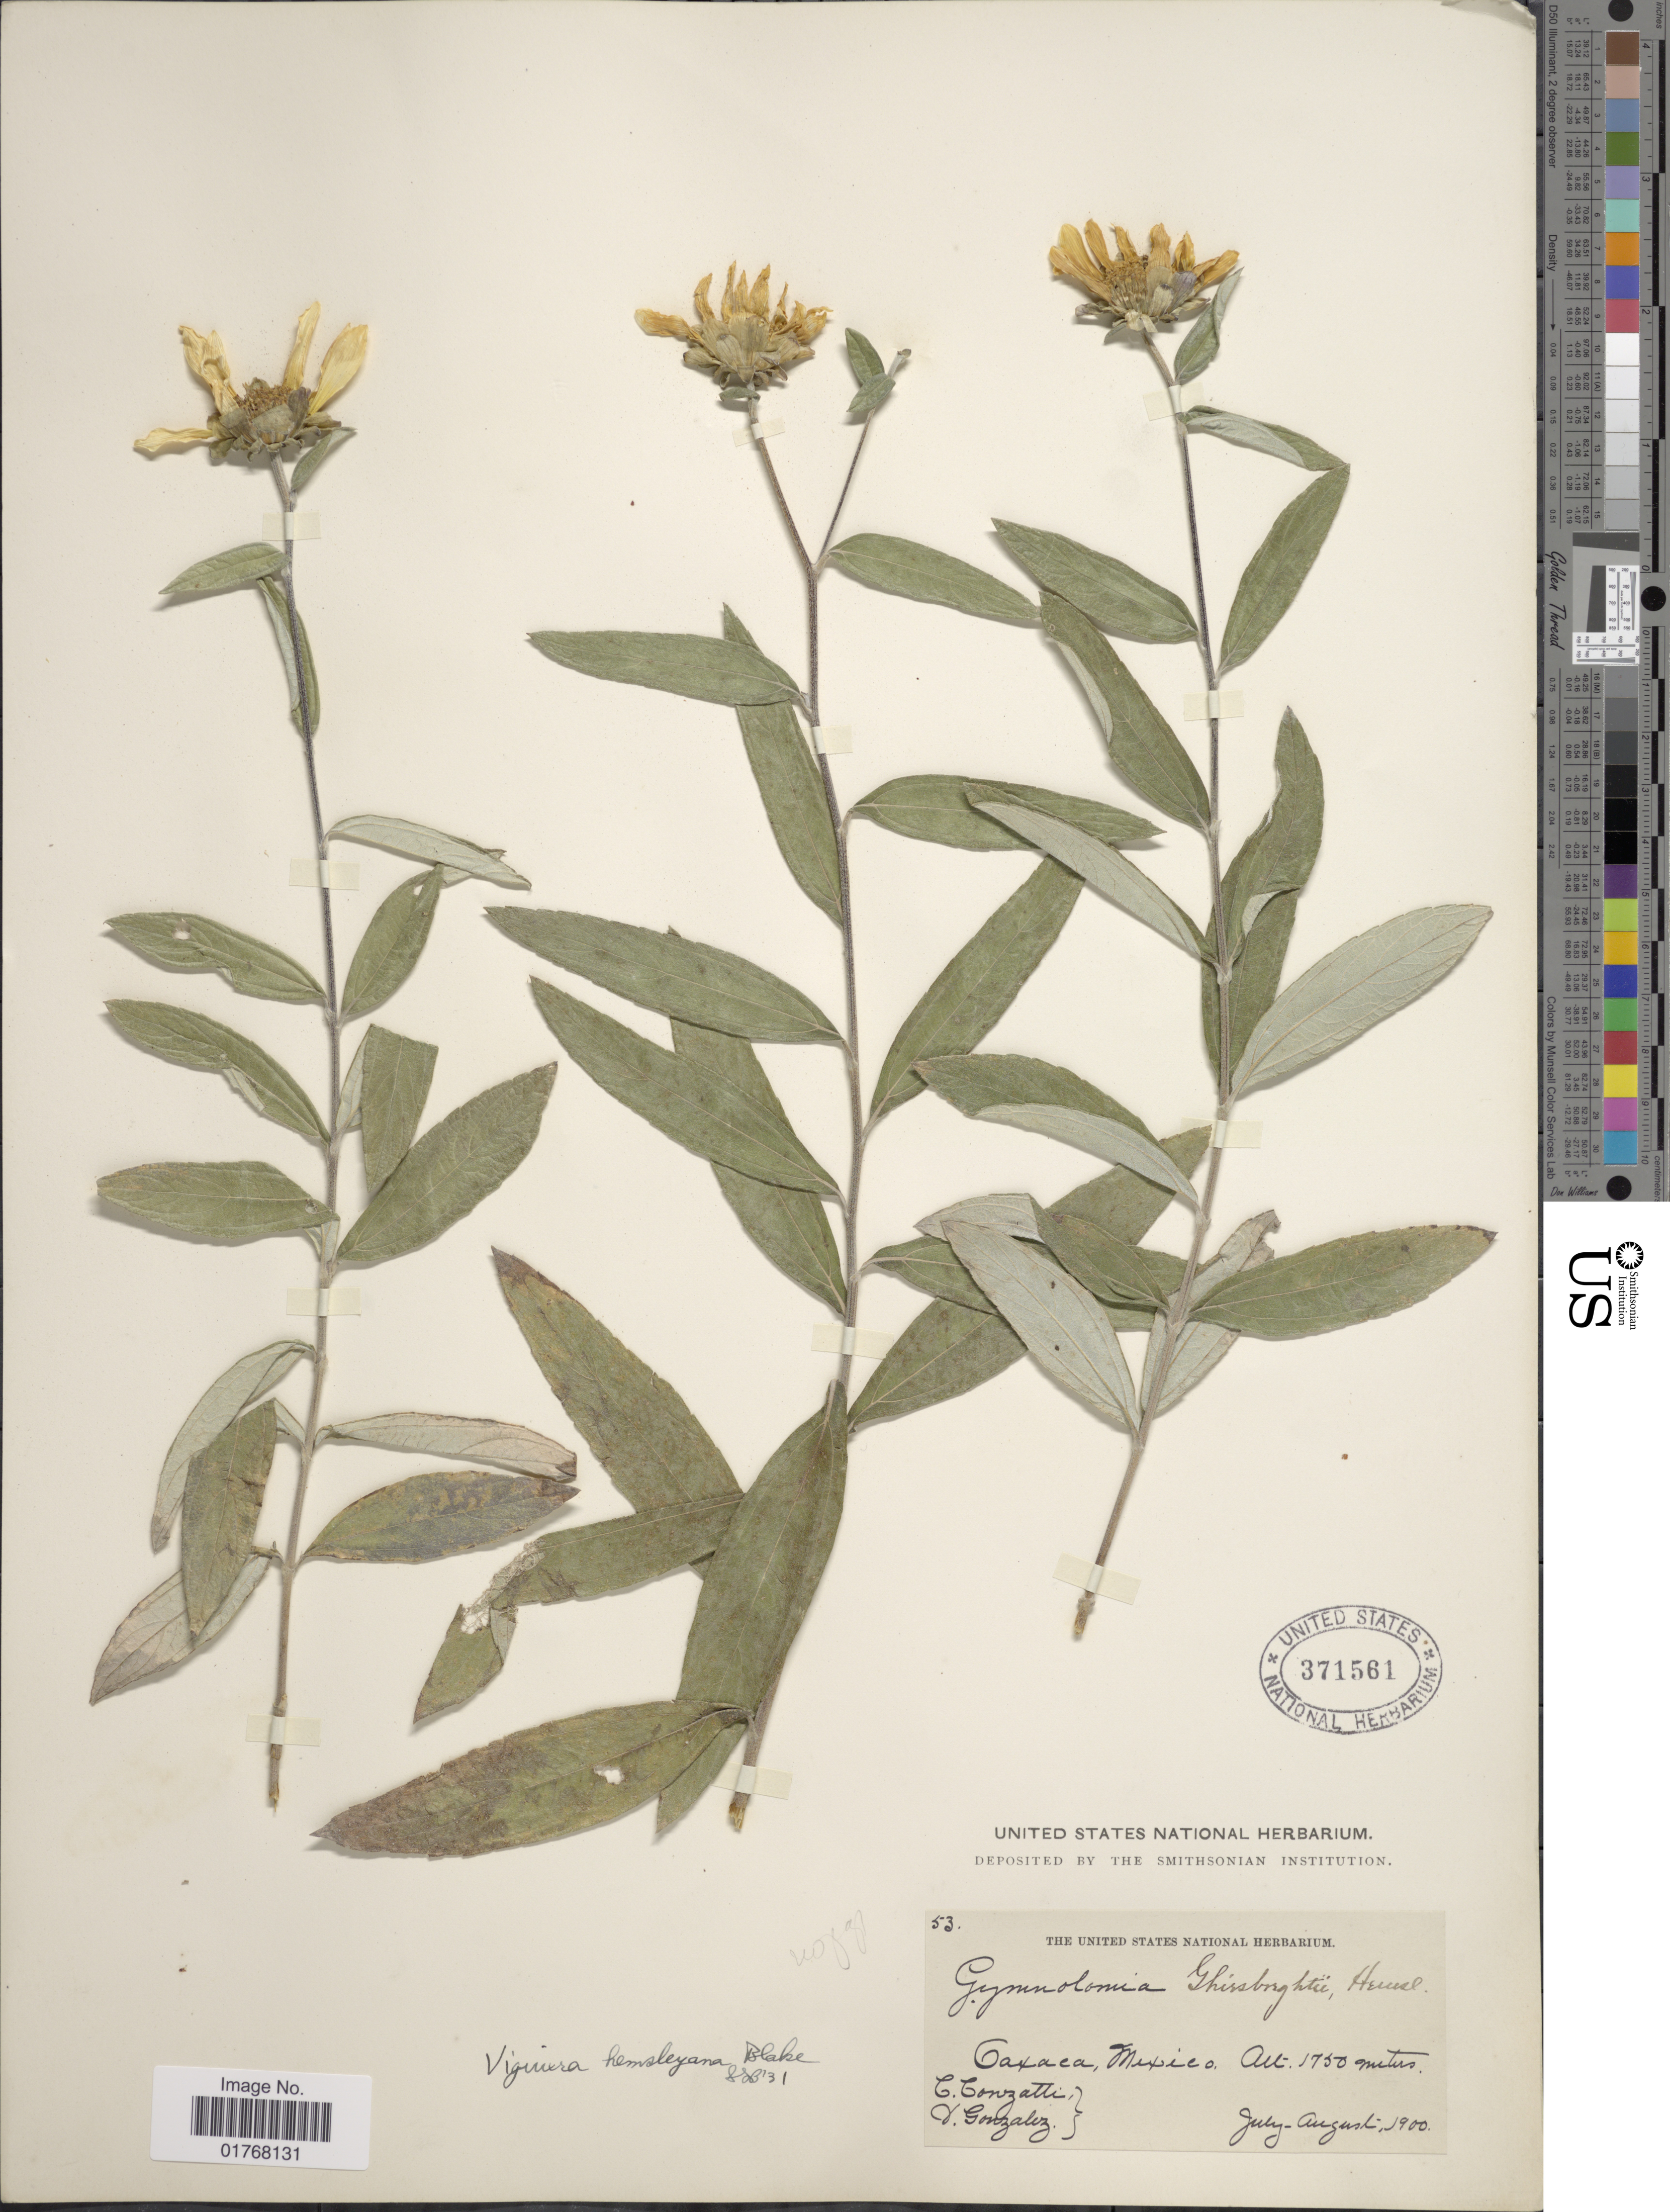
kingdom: Plantae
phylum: Tracheophyta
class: Magnoliopsida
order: Asterales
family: Asteraceae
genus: Viguiera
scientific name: Viguiera hemsleyana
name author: S.F. Blake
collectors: C. Conzatti & V. Gonzalez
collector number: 53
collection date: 1900-07/1900-08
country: Mexico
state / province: Oaxaca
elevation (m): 1750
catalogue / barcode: US 371561